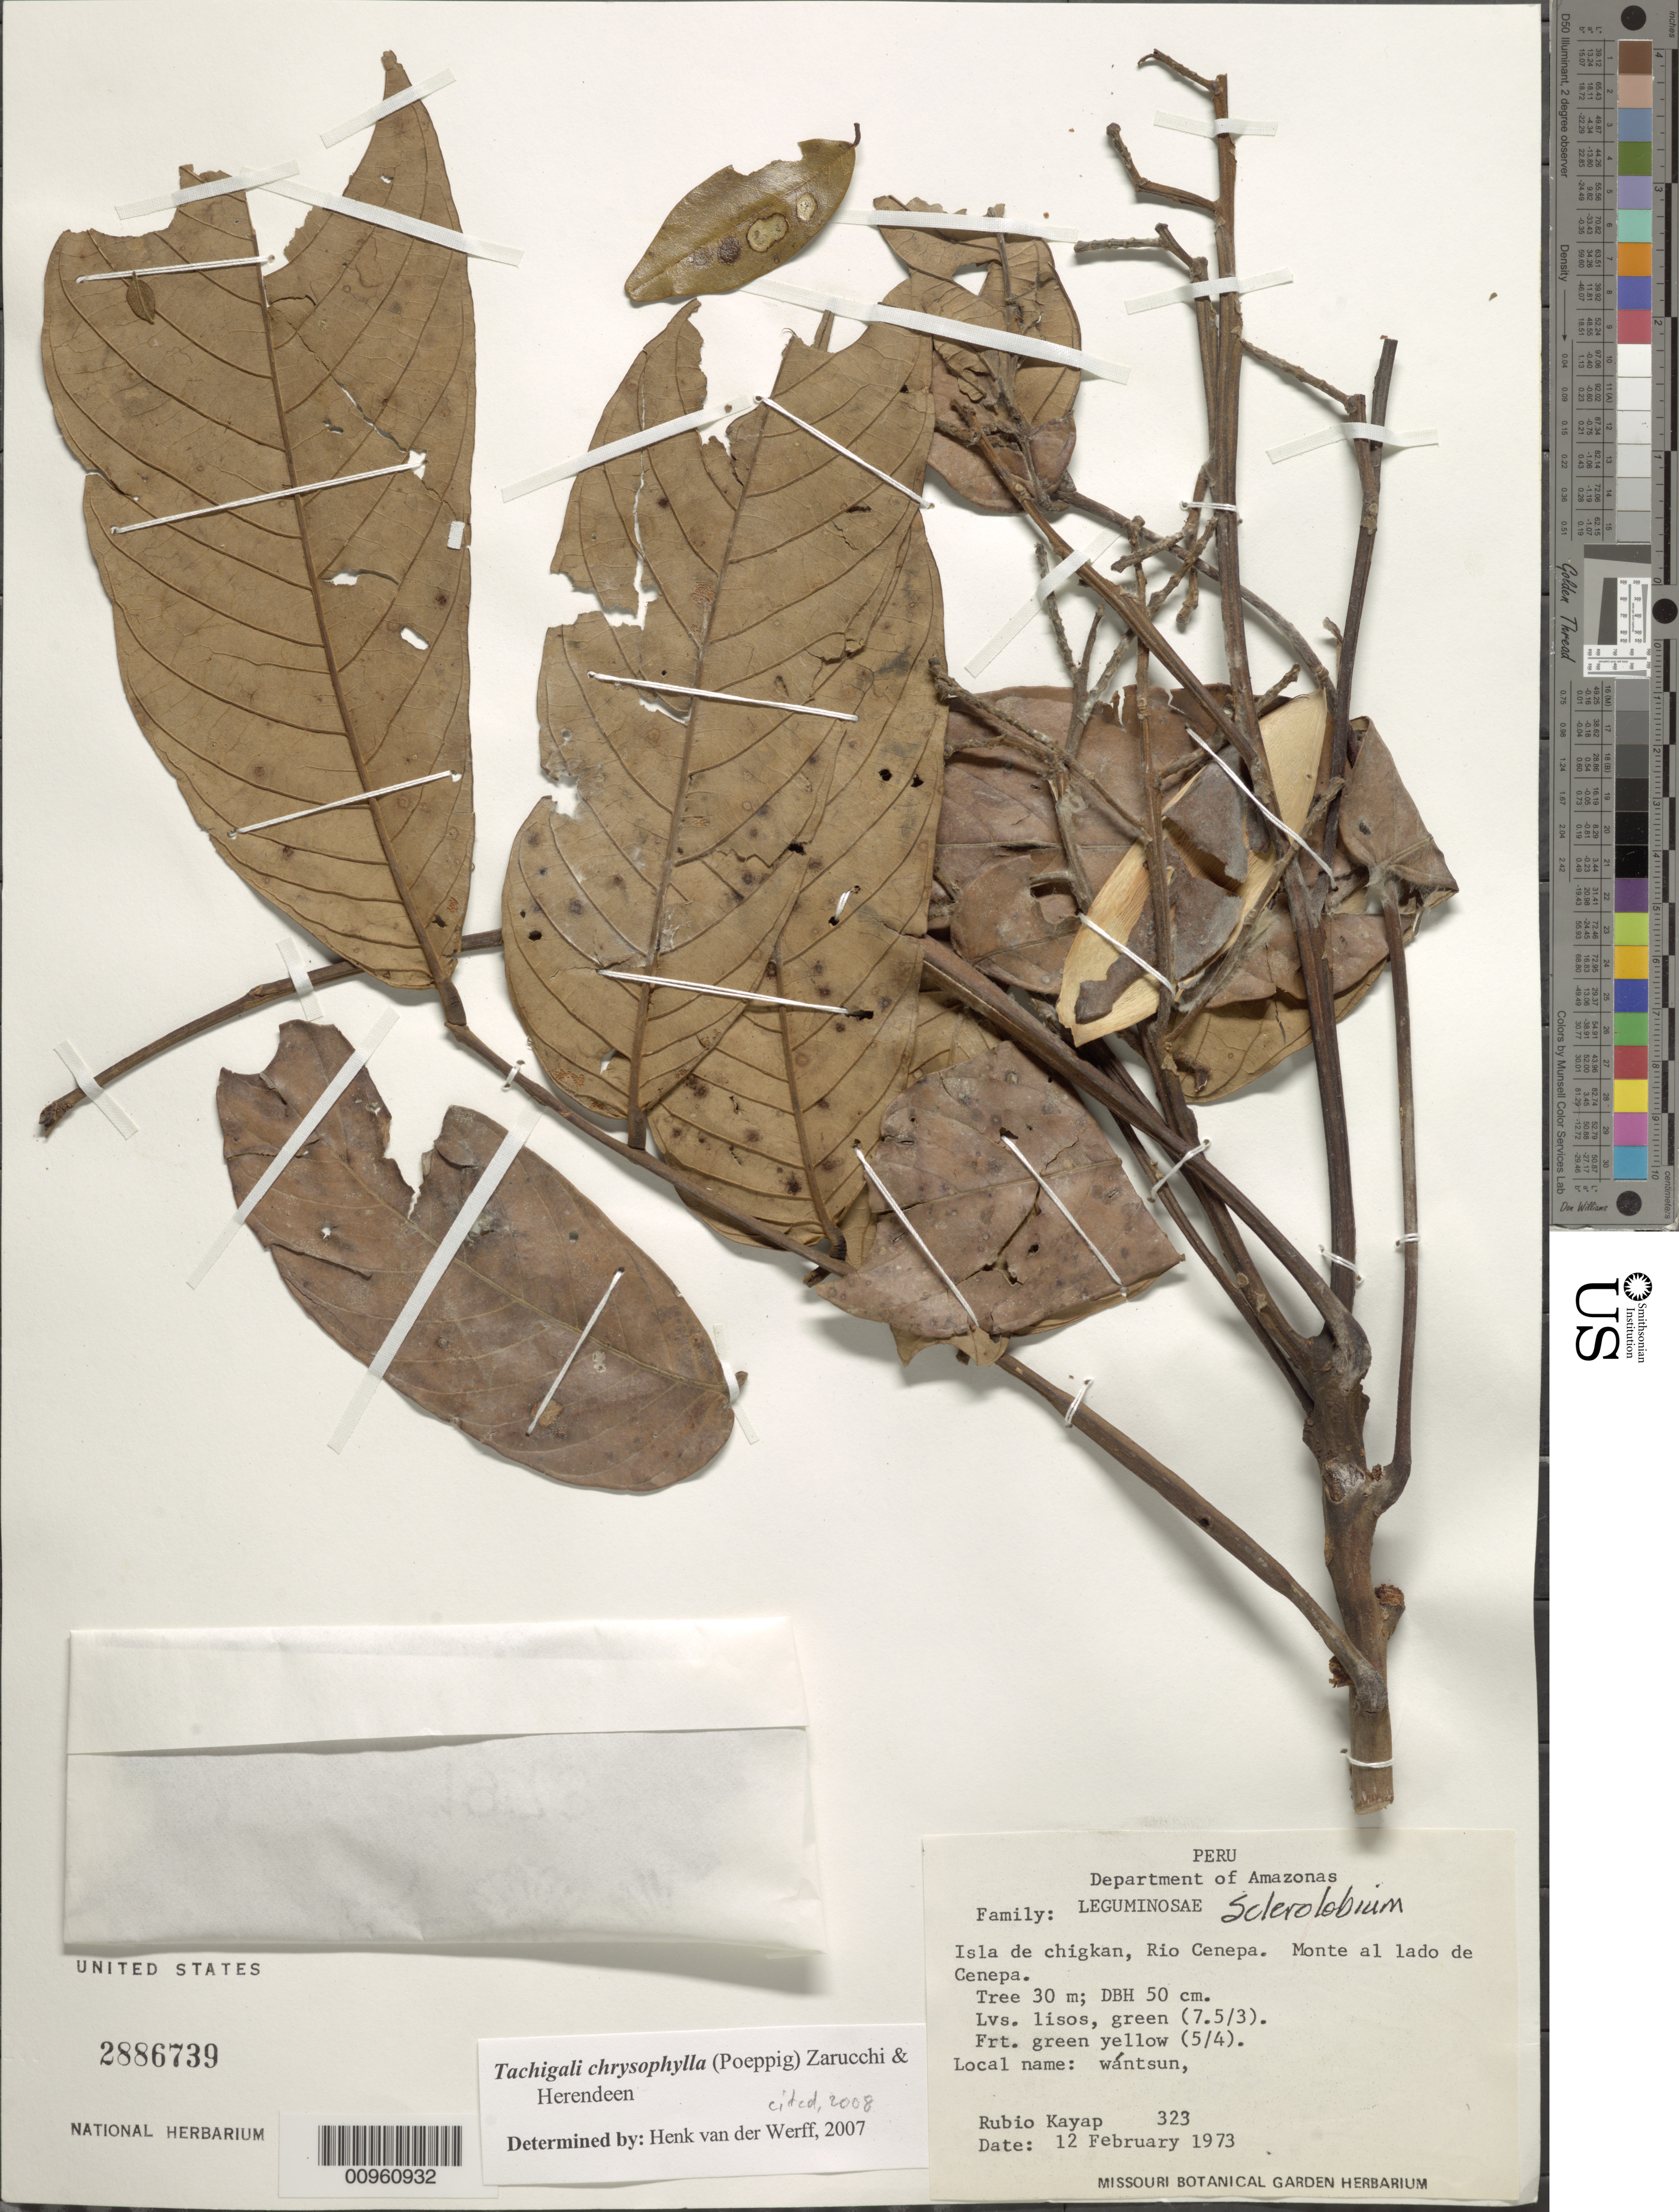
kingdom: Plantae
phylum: Tracheophyta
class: Magnoliopsida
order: Fabales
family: Fabaceae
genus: Tachigali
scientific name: Tachigali chrysophylla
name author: (Poepp.) Zarucchi & Herend.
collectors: R. Kayap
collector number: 323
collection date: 1973-02-12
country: Peru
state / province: Amazonas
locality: Isla de chigkan, Rio Cenepa, Monte al lado de Cenepa, Department of Amazonas, Peru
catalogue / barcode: US 2886739